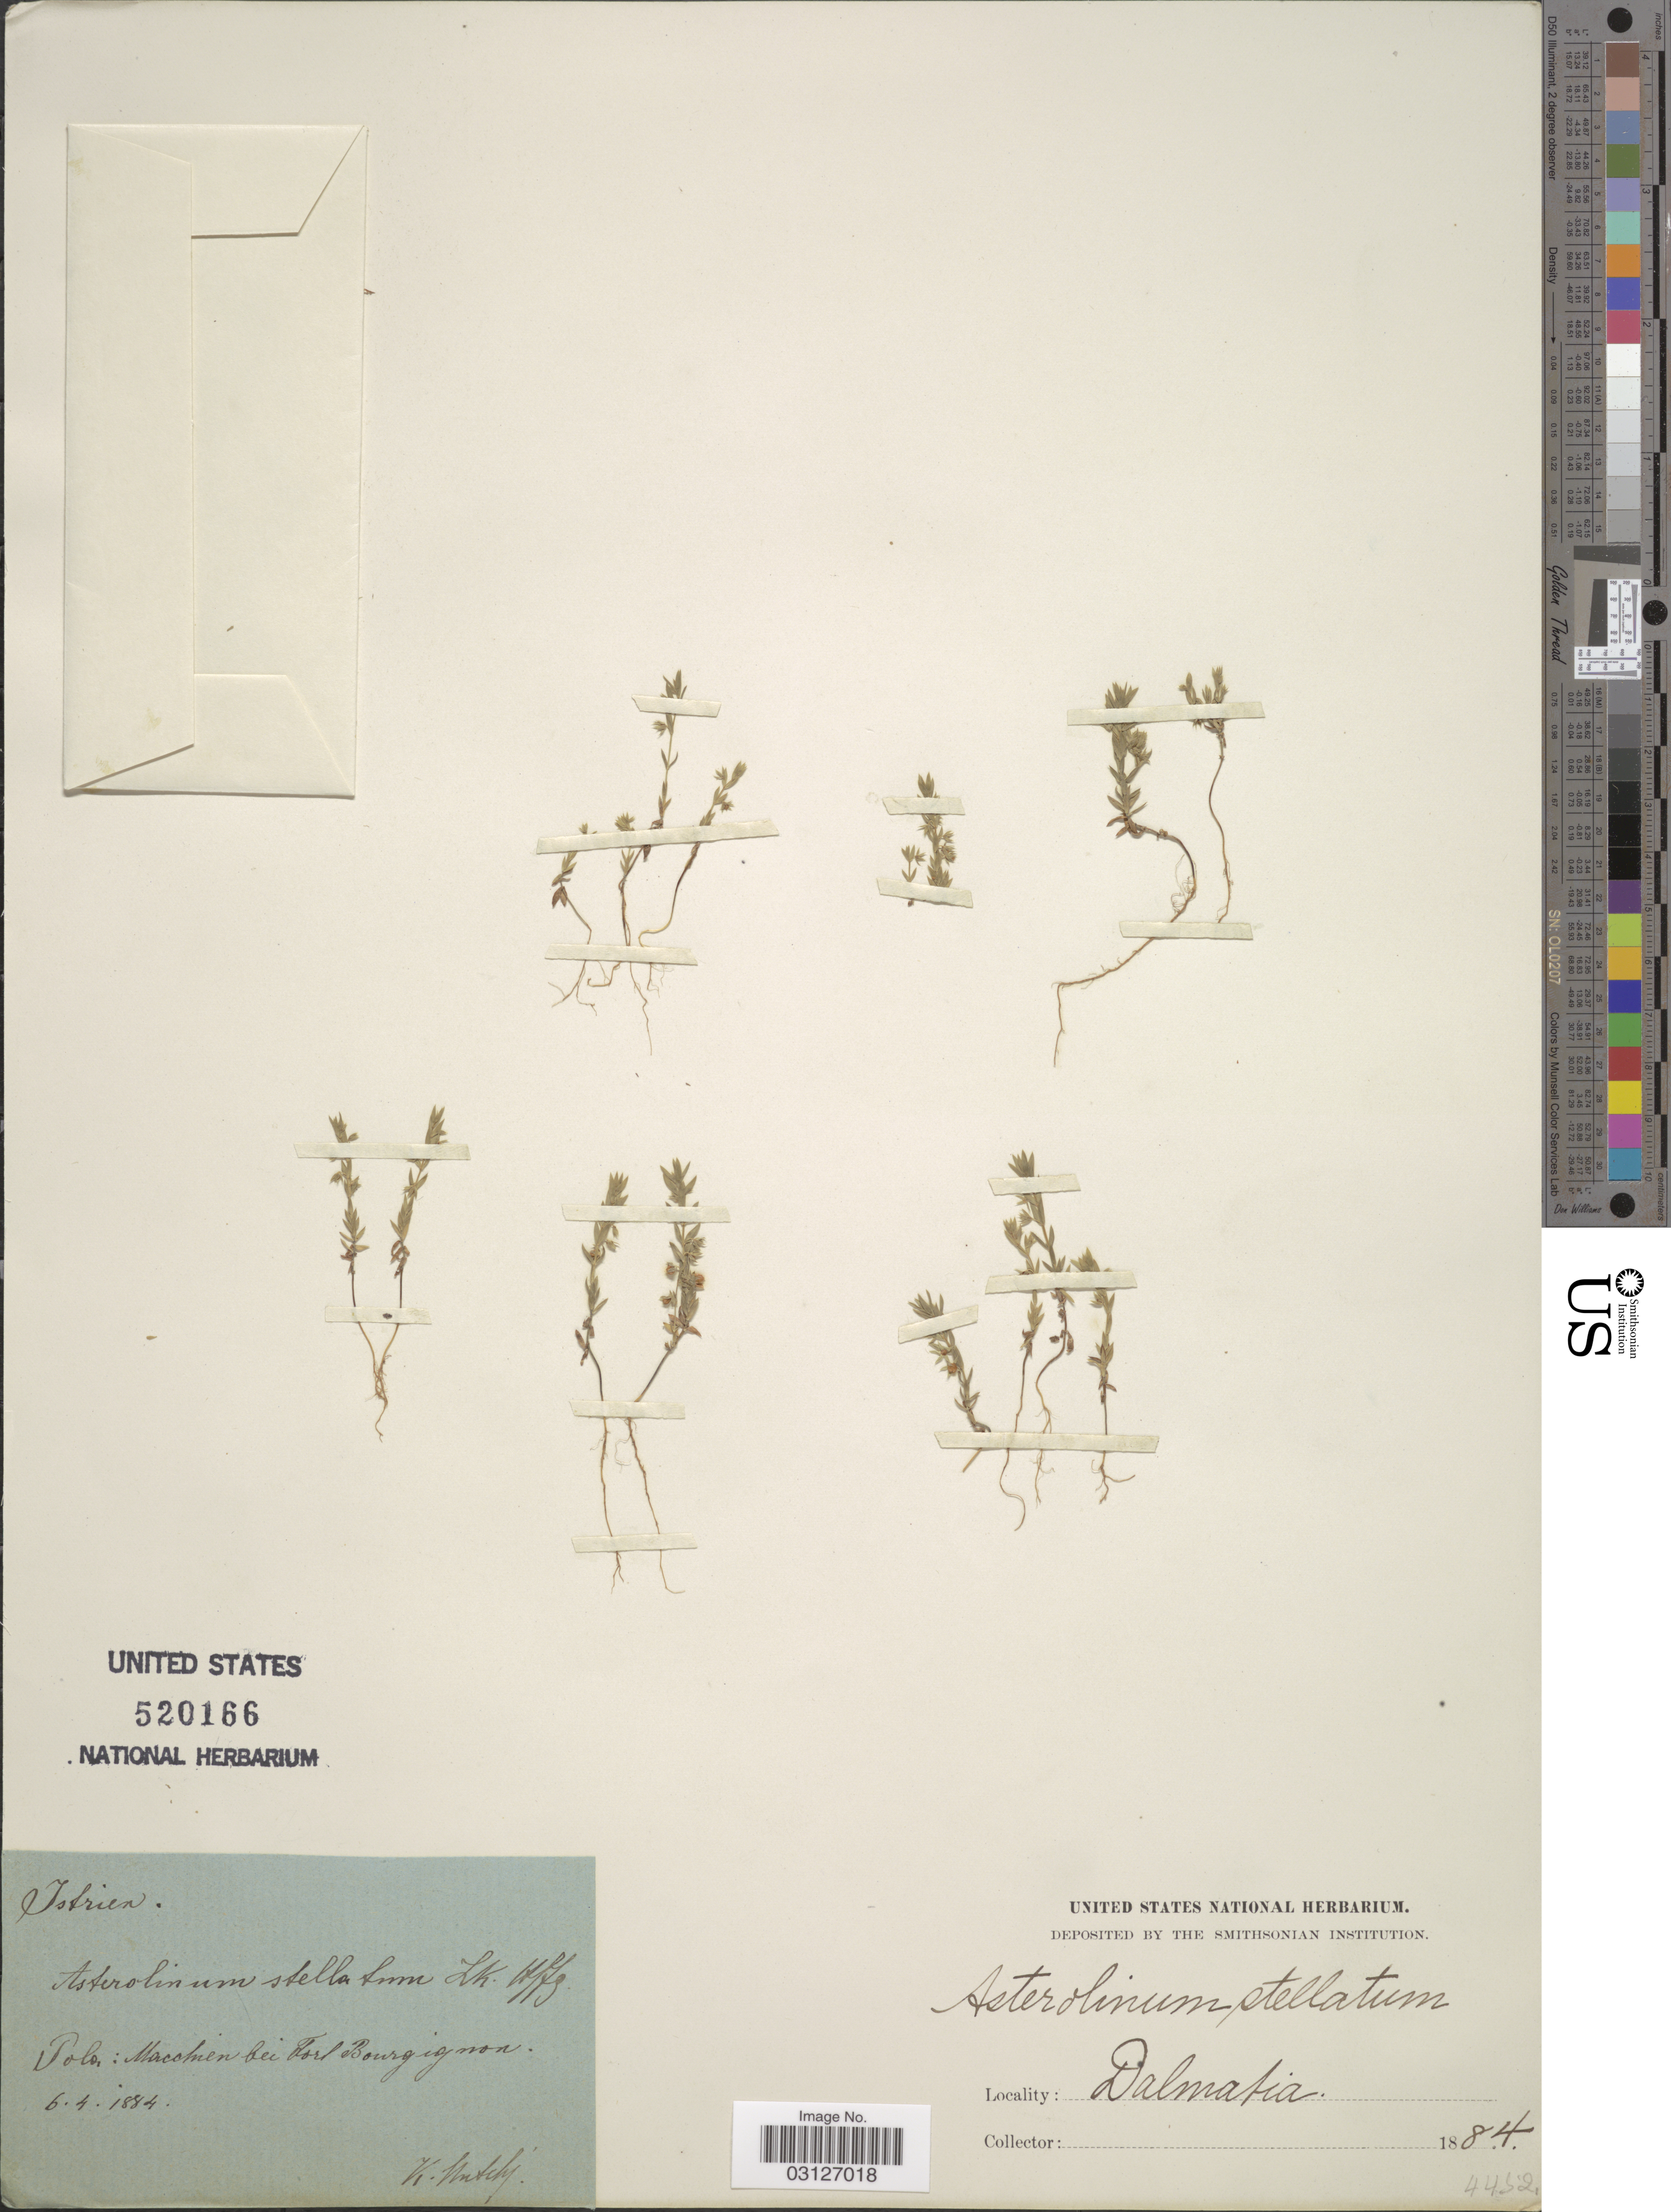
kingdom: Plantae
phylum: Tracheophyta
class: Magnoliopsida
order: Ericales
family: Primulaceae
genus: Asterolinon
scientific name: Asterolinon stellatum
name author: Hoffmanns. & Link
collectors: K. Untchj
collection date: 1884-04-06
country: Croatia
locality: Dalmatie, Polo: Macchien bei Fort Bourgignon.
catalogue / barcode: US 520166